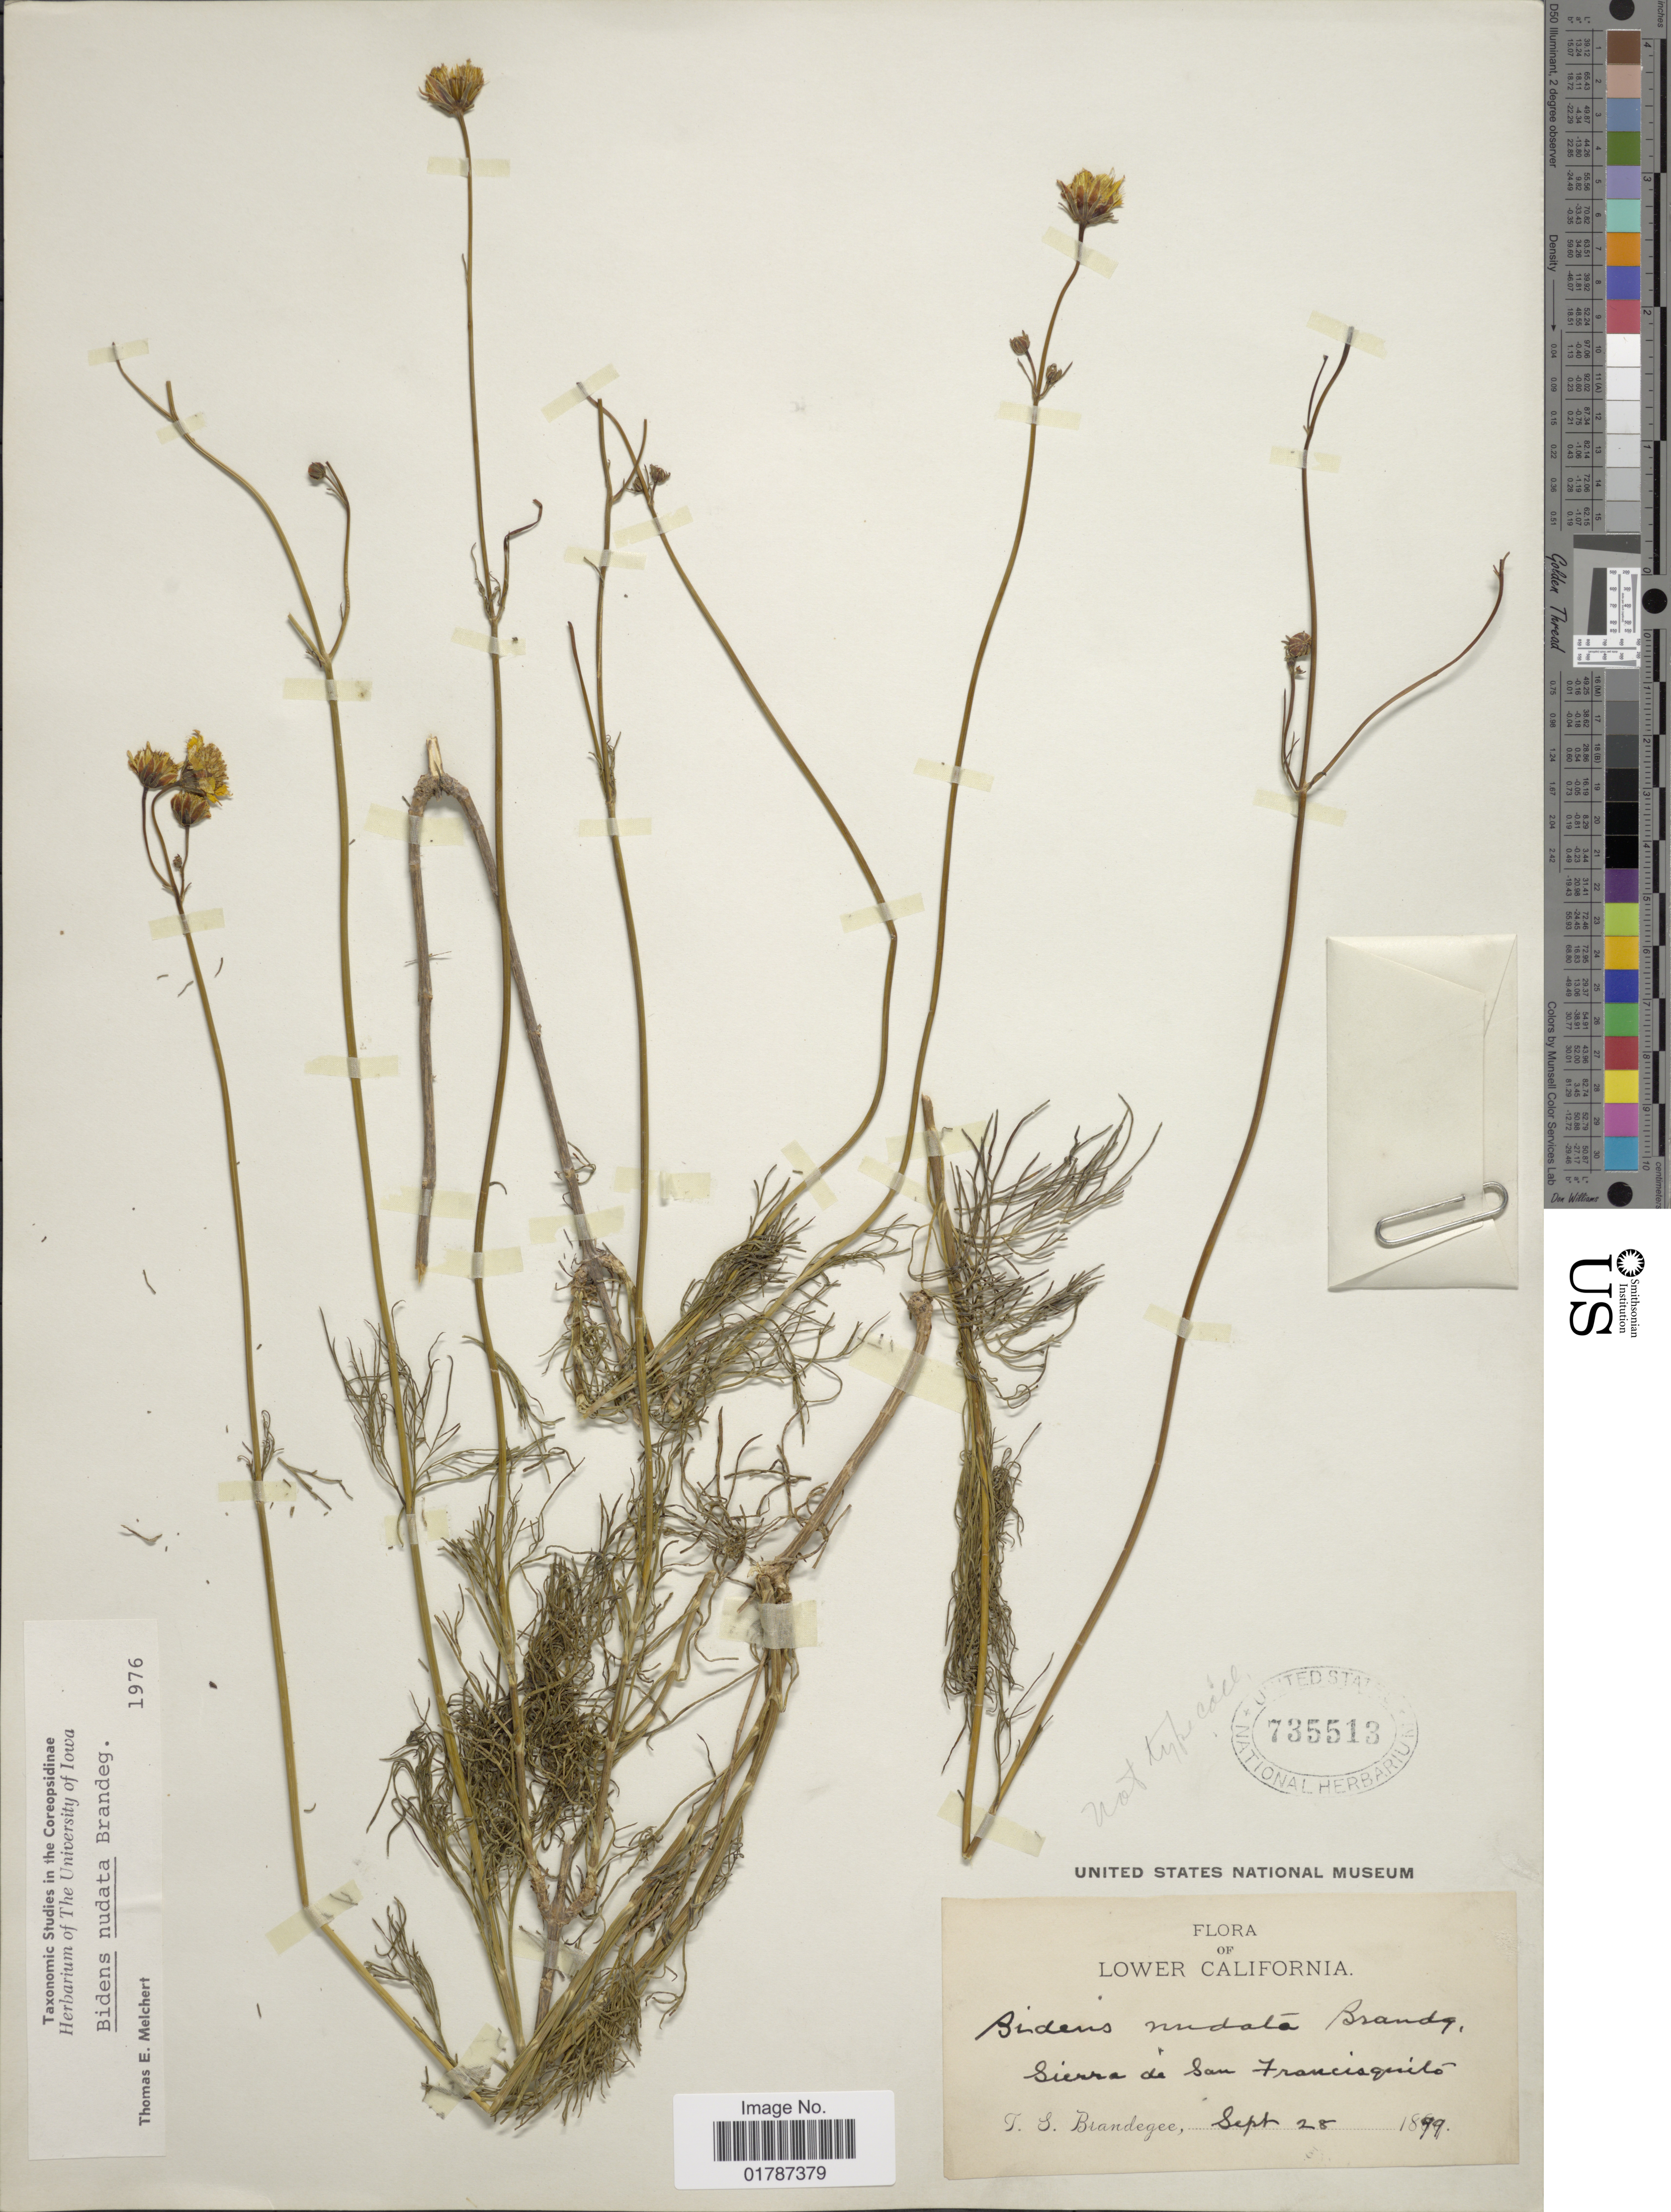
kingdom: Plantae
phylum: Tracheophyta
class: Magnoliopsida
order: Asterales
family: Asteraceae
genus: Bidens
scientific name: Bidens nudata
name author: Brandegee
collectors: T. S. Brandegee (herbarium)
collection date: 1899-09-28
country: Mexico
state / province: Baja California Sur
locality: Lowe California, Sierra de San Francisquito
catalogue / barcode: US 735513